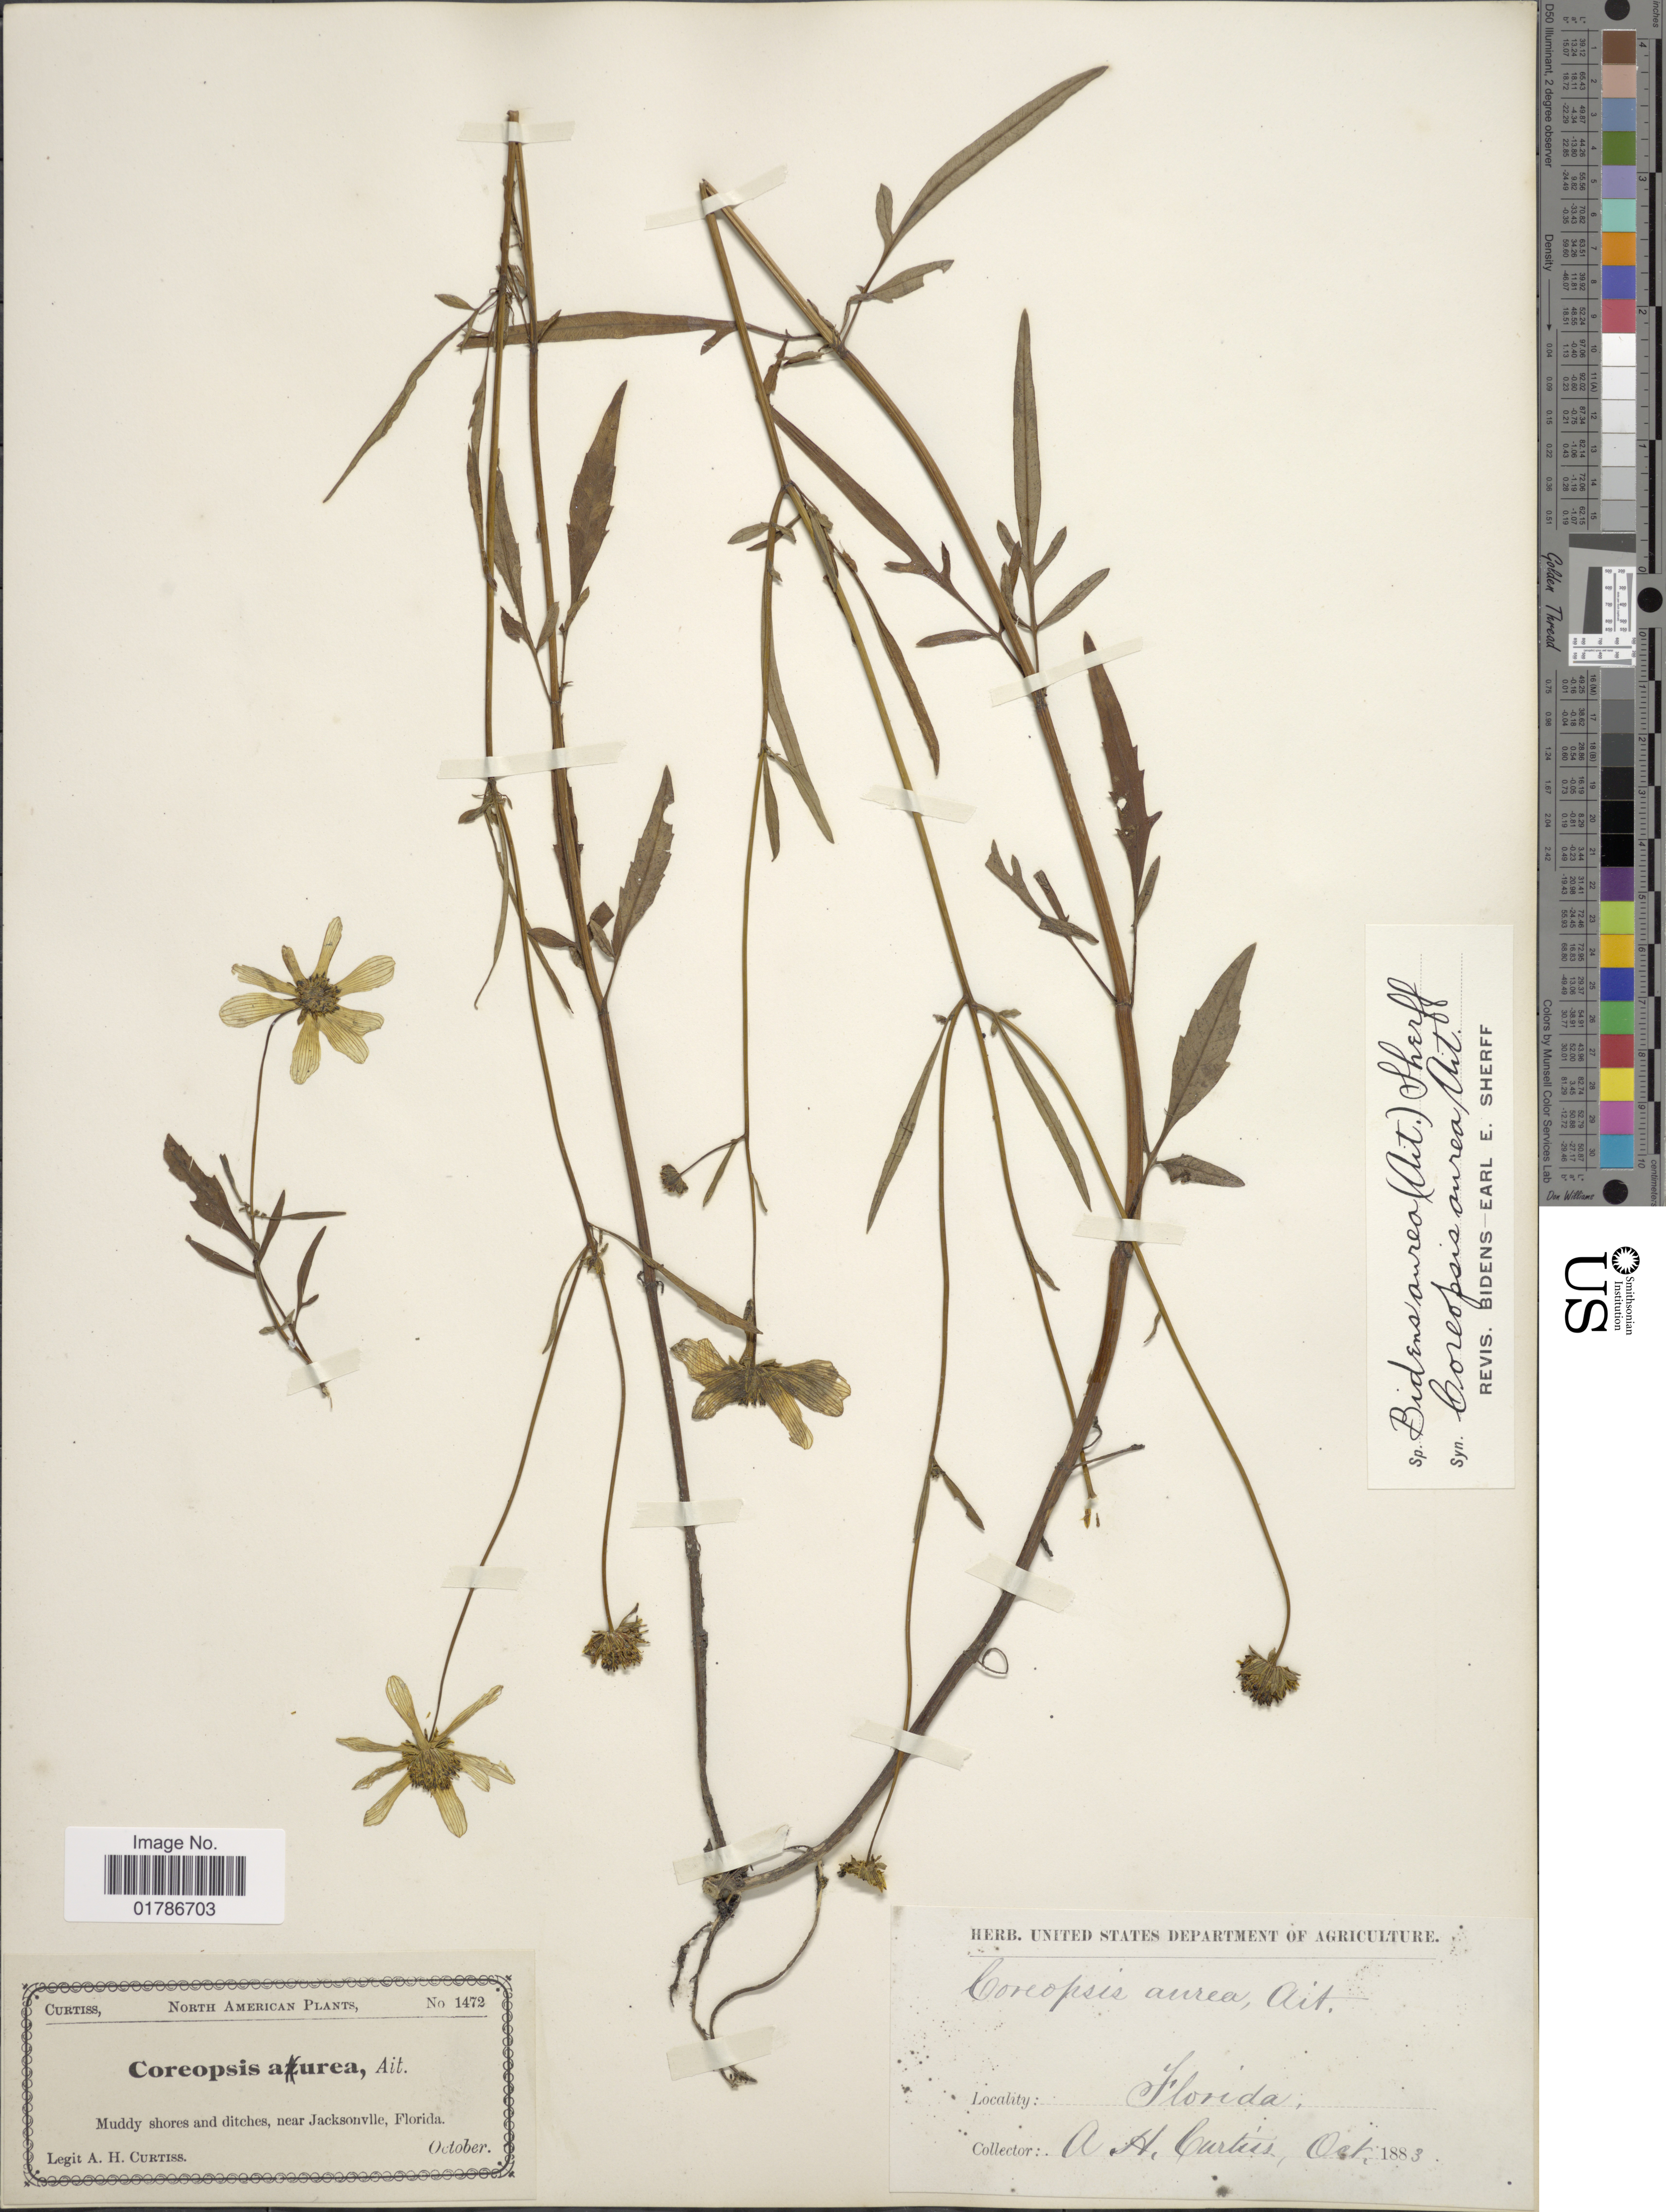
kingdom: Plantae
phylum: Tracheophyta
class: Magnoliopsida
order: Asterales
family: Asteraceae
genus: Bidens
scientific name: Bidens mitis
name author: (Michx.) Sherff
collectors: A. H. Curtiss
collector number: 1472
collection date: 1883-10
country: United States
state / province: Florida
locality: Muddy shores and ditches, near Jacksonville